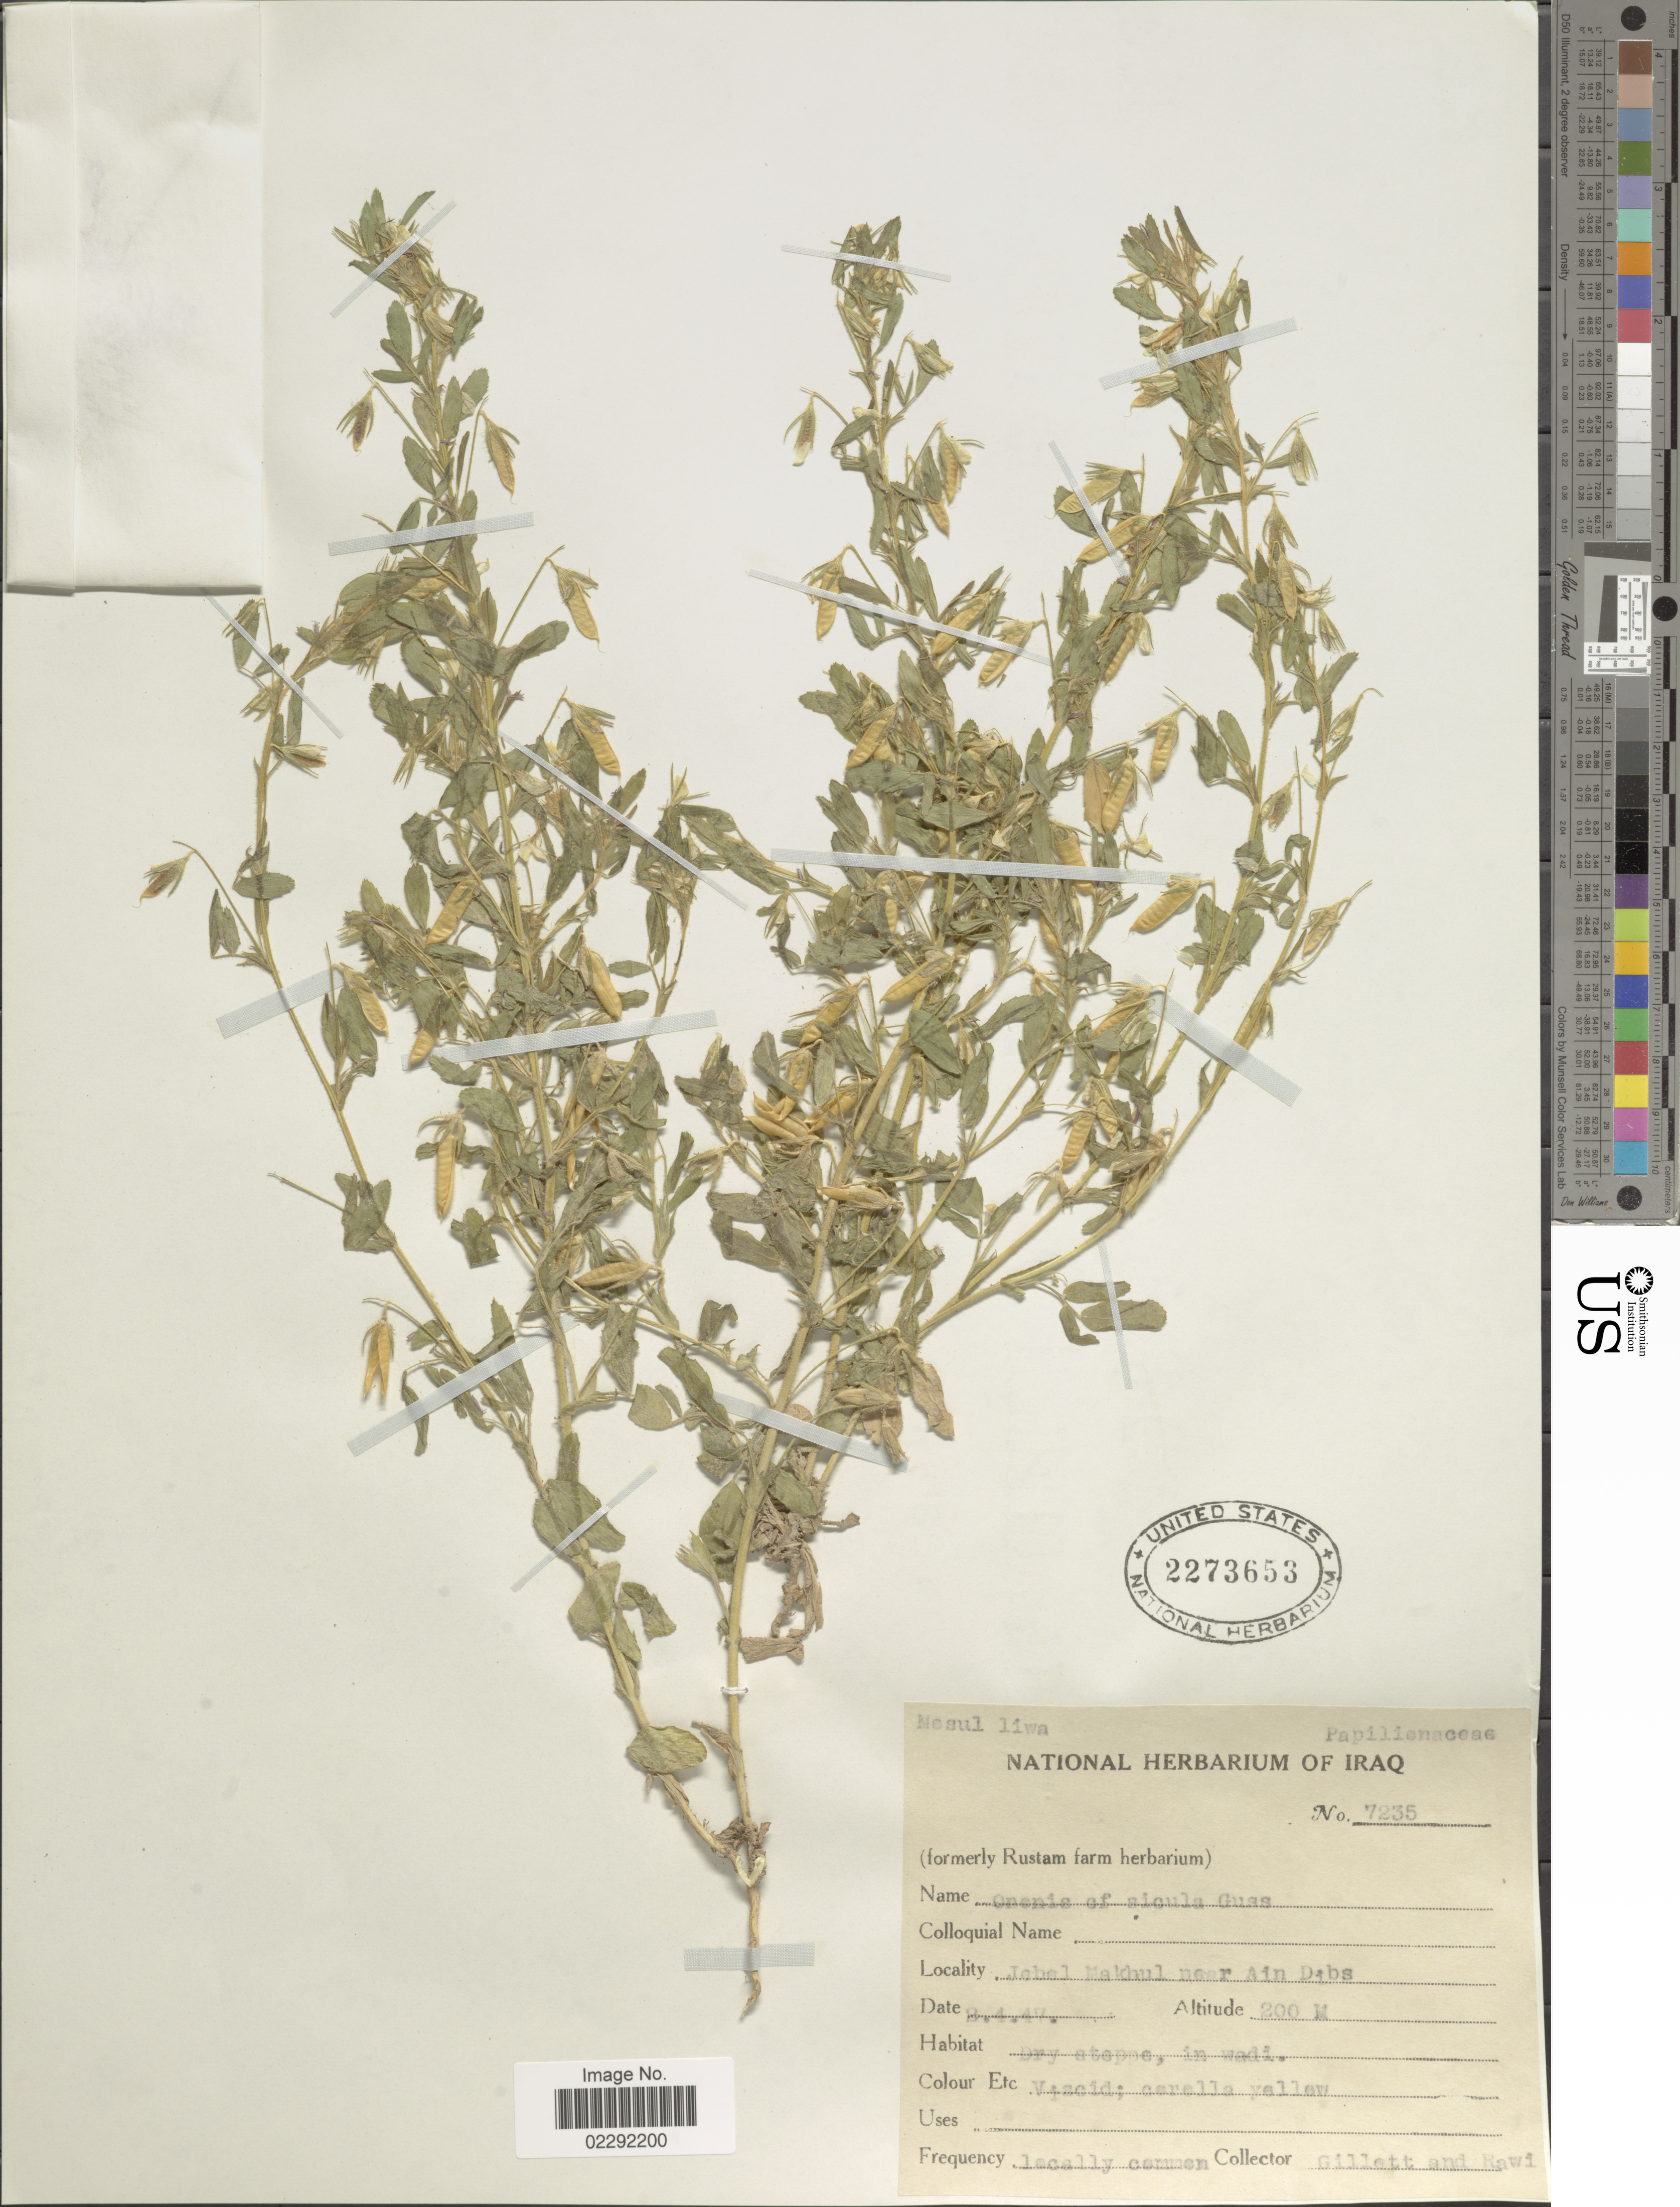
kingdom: Plantae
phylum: Tracheophyta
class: Magnoliopsida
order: Fabales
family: Fabaceae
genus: Ononis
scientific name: Ononis sicula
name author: Gussone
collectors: Gillett, -- & -. Rawi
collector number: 7235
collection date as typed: Transcribed d/m/y: 2/4/47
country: Iraq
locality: Mesul Liwa. Jabel Makhul near Ain Dibs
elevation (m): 200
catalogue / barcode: US 2273653